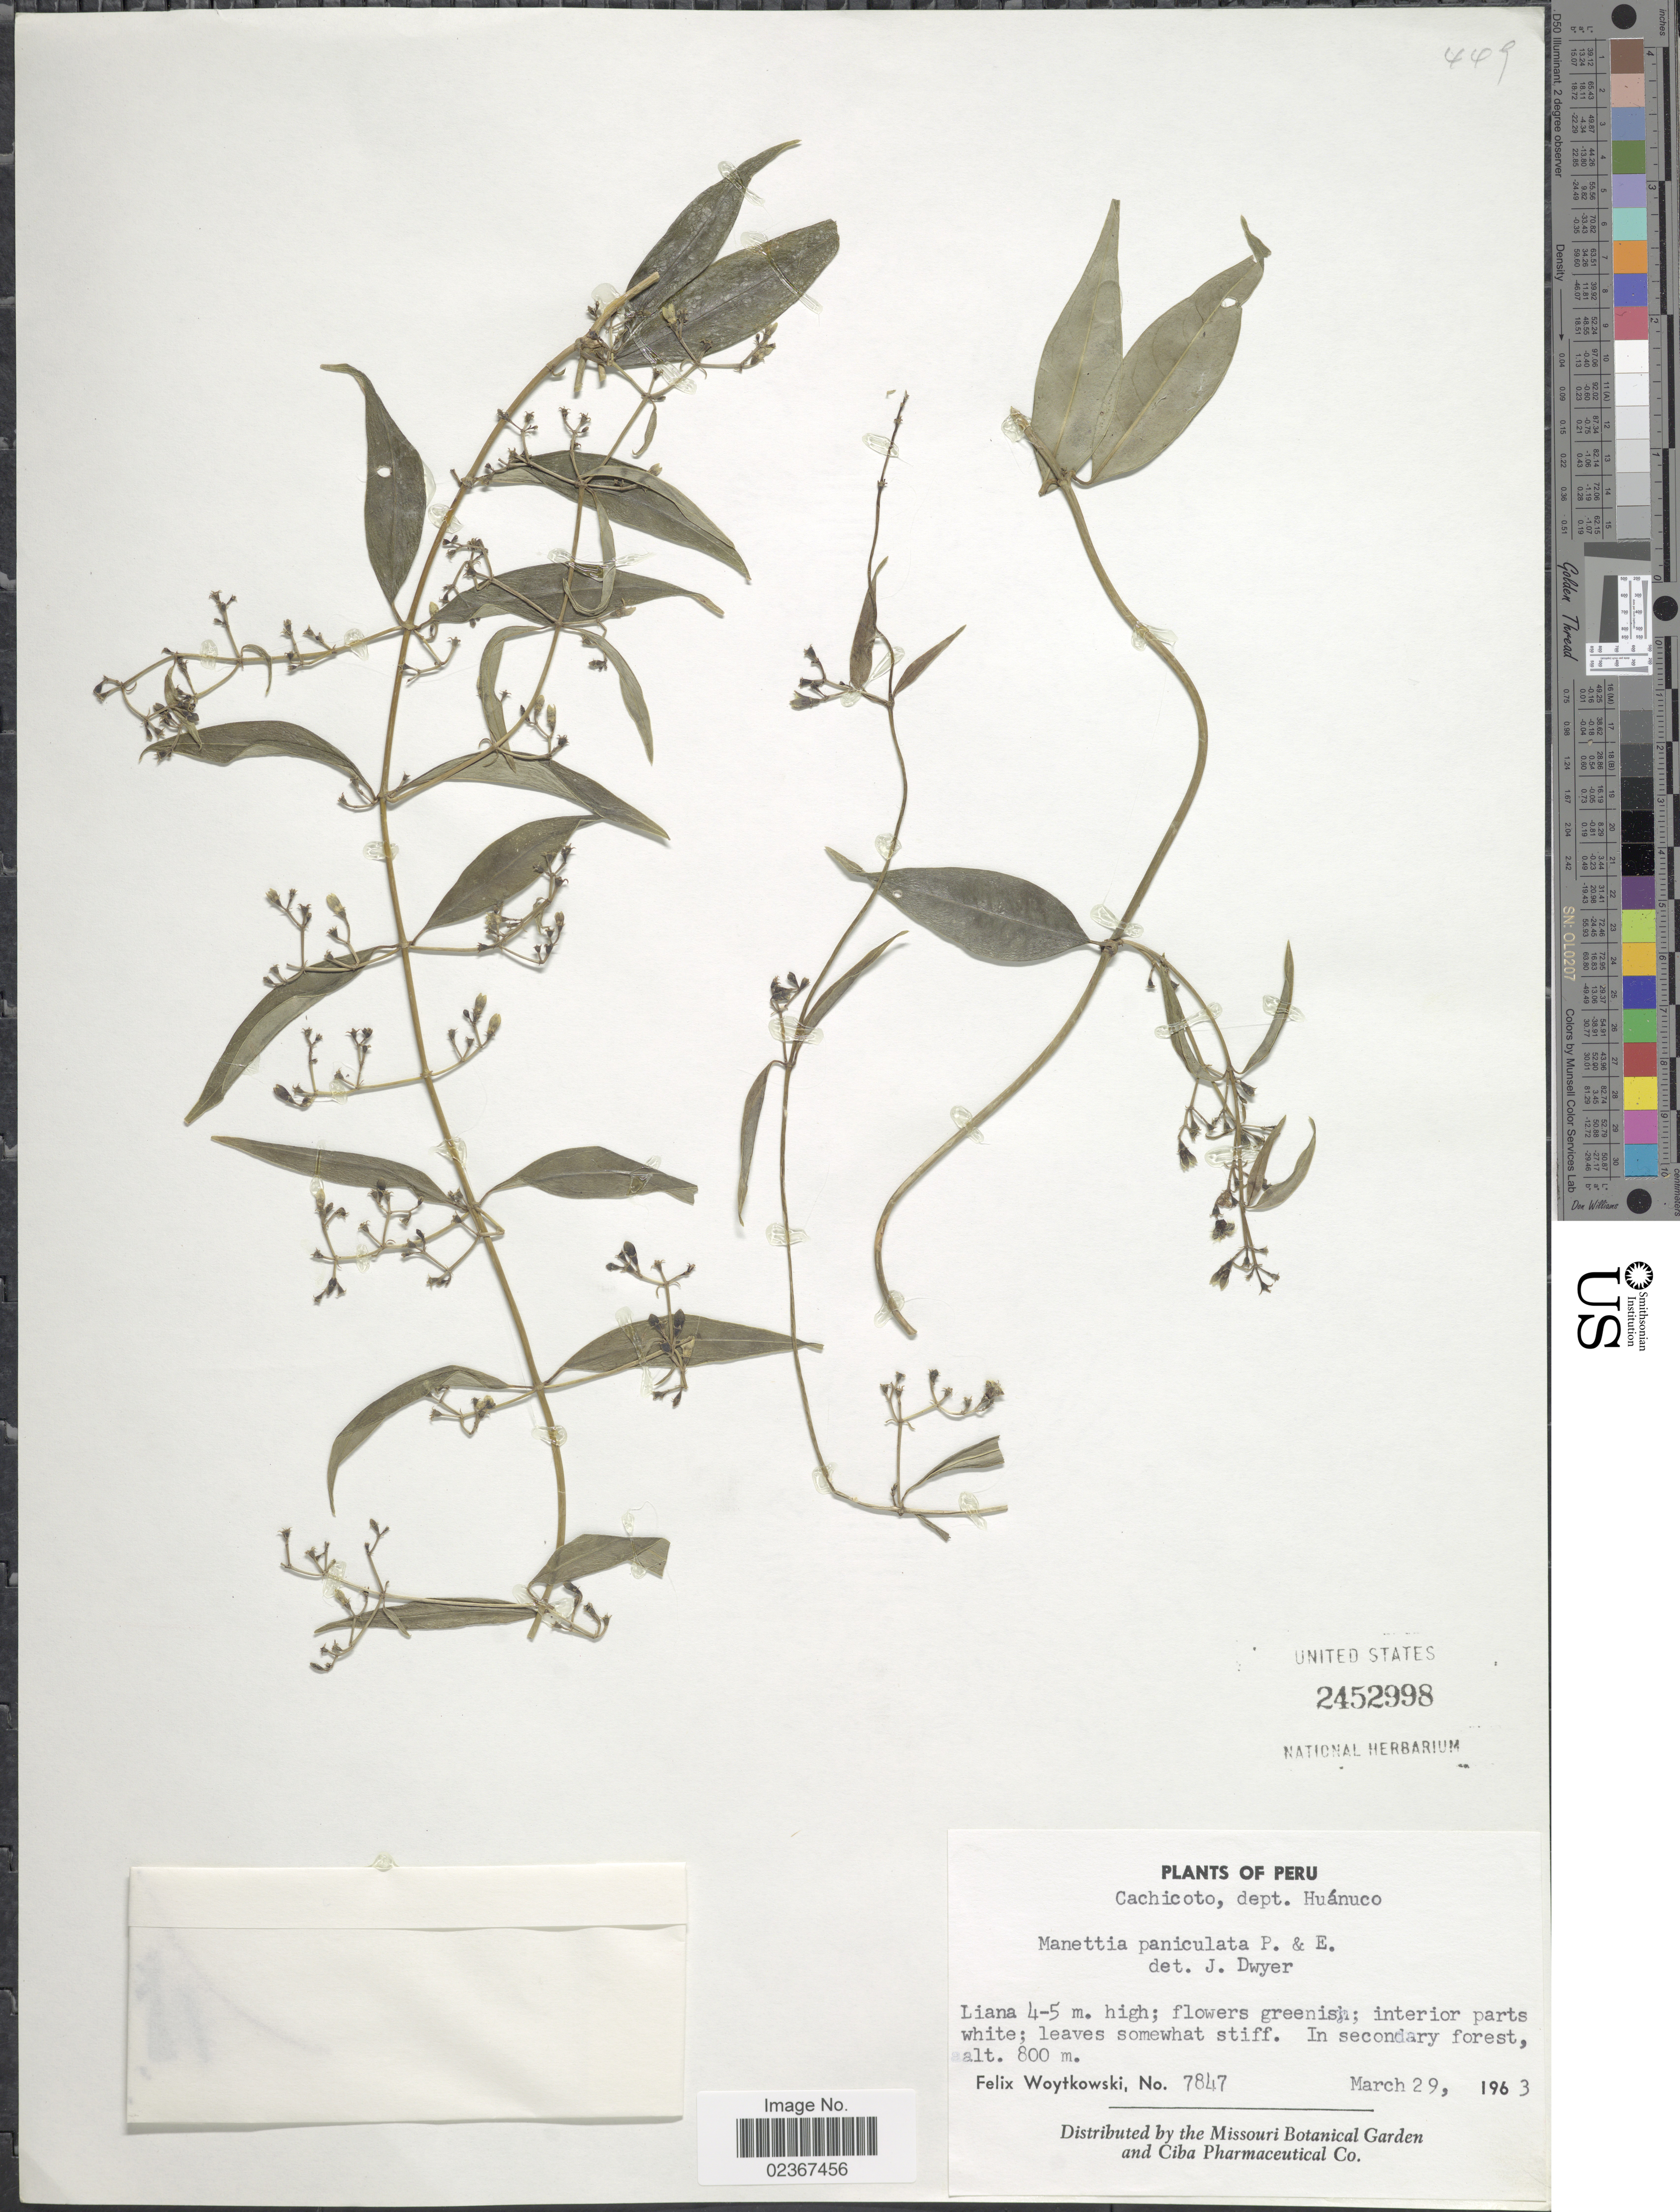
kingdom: Plantae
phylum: Tracheophyta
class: Magnoliopsida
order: Gentianales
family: Rubiaceae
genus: Manettia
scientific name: Manettia paniculata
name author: Poepp.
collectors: F. Woytkowski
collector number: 7847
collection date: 1963-03-29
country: Peru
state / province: Huánuco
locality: Cachicoto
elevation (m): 800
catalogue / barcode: US 2452998